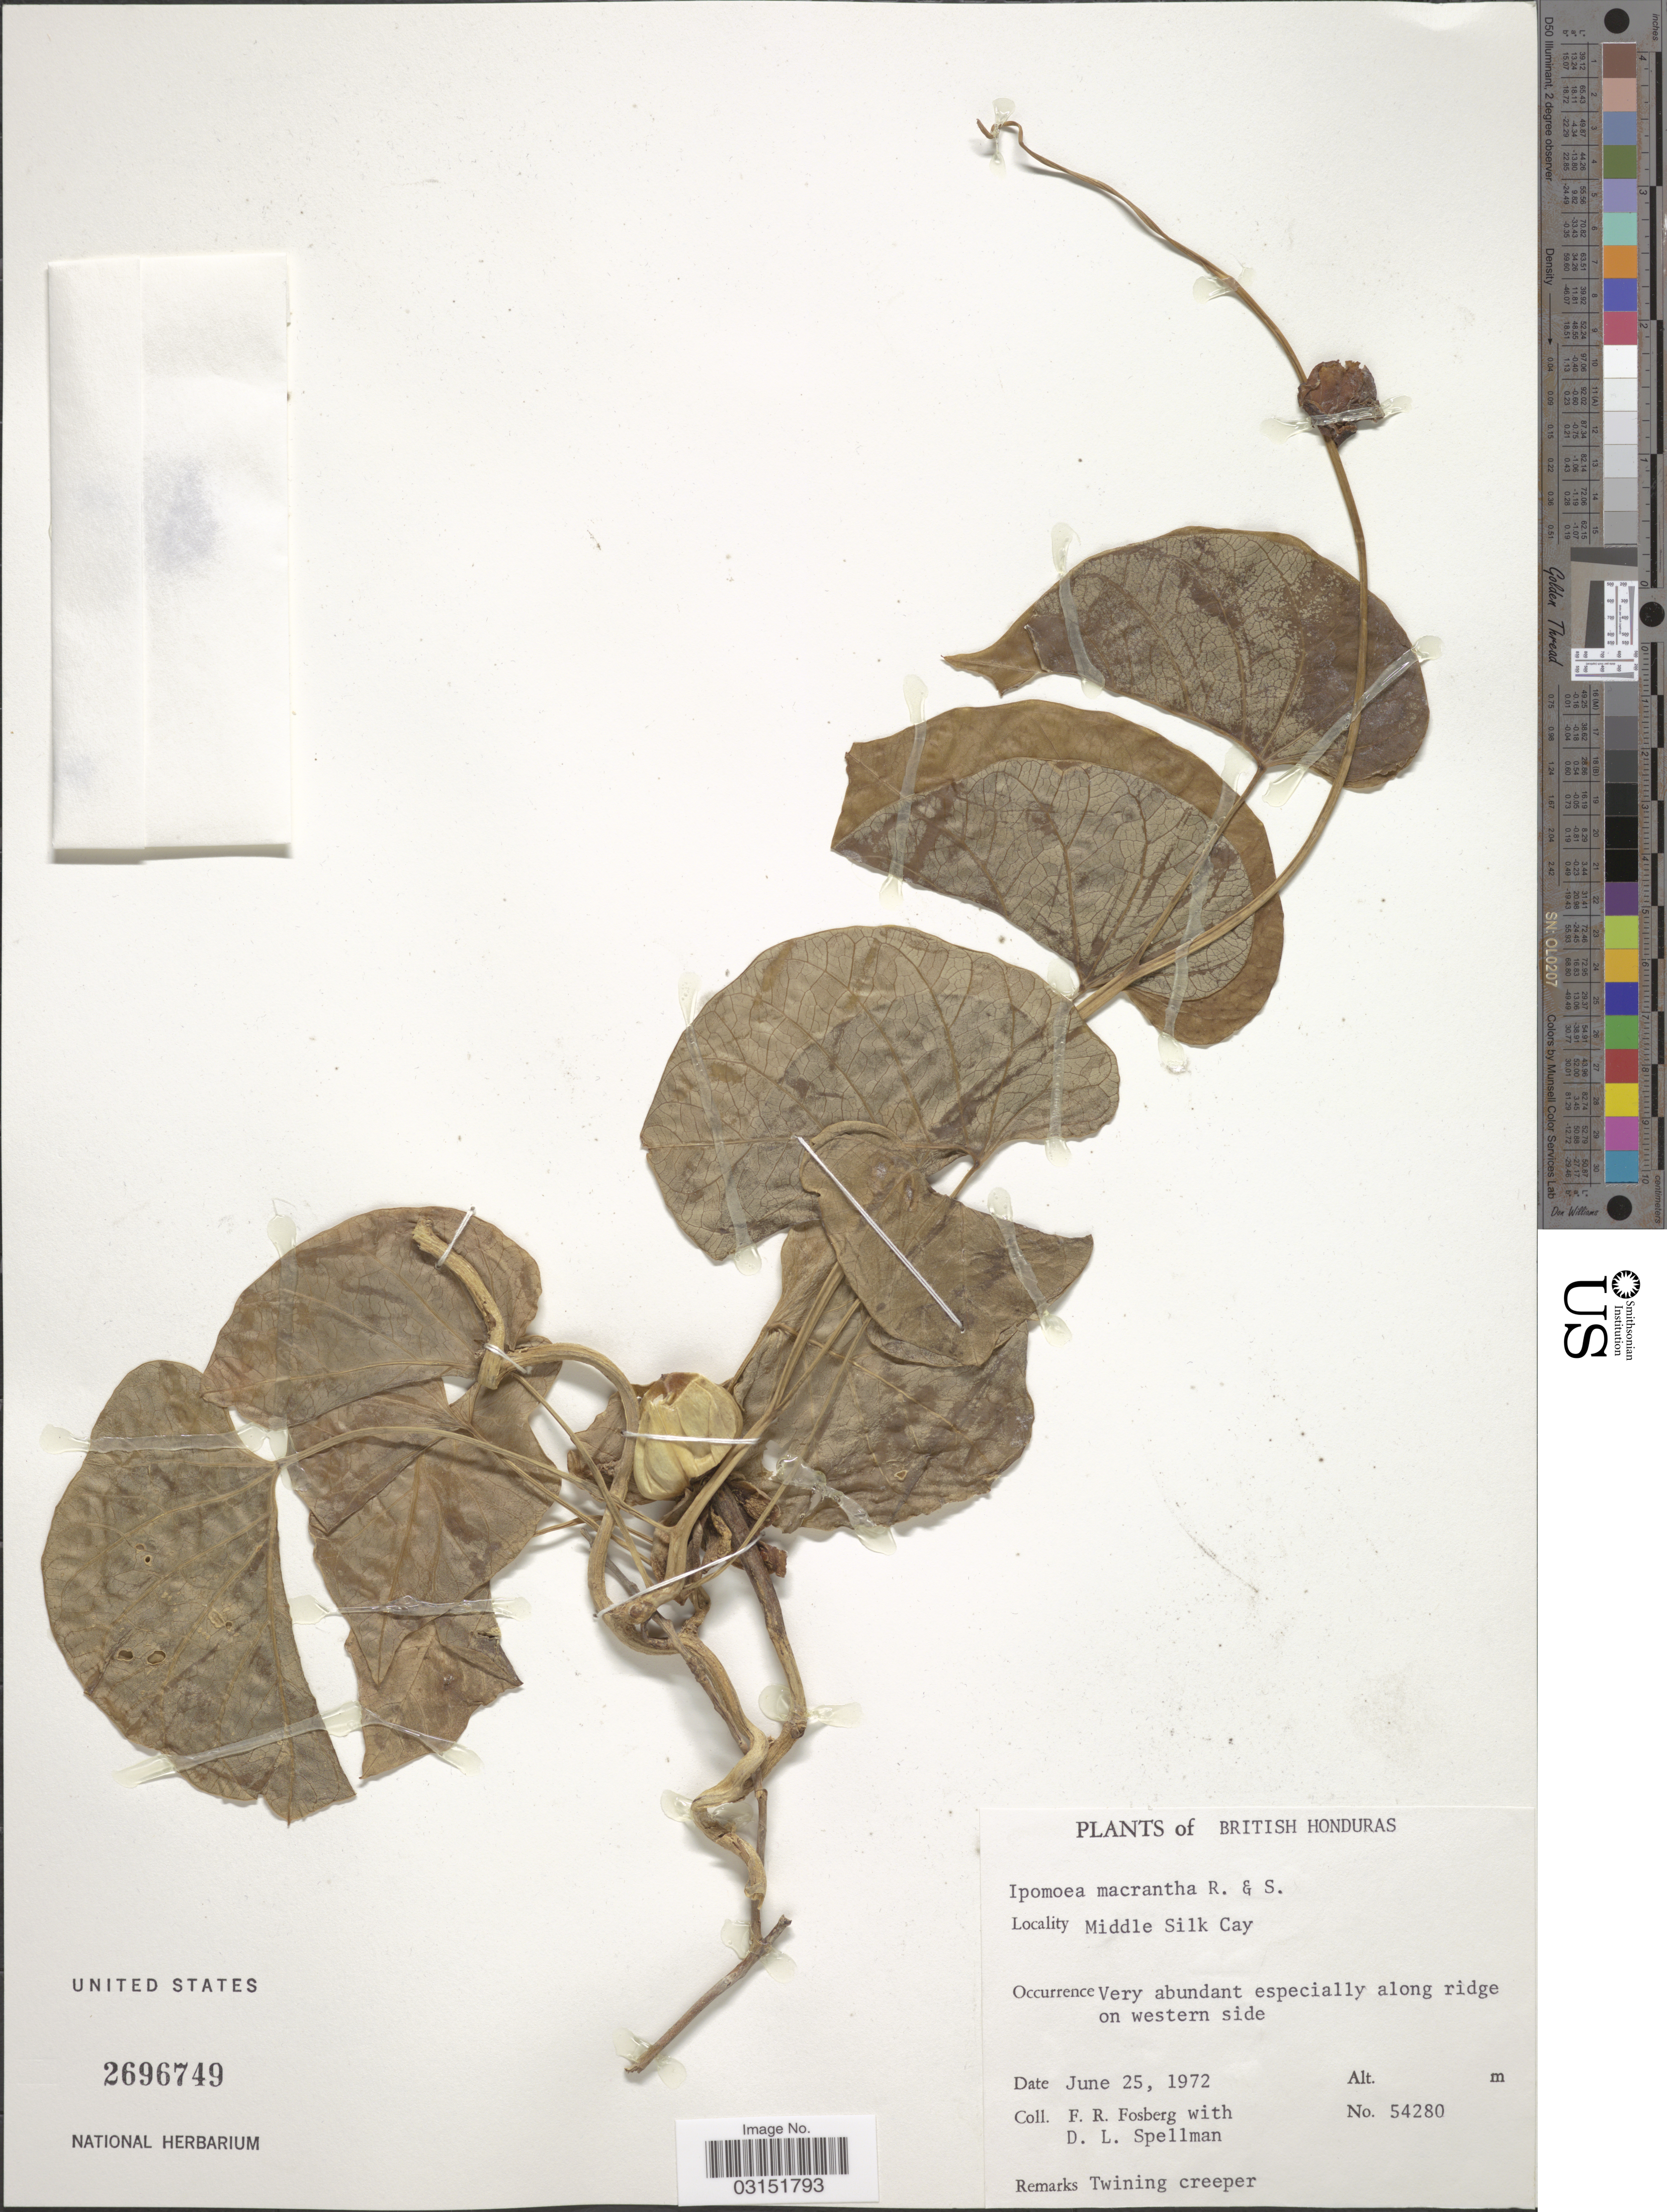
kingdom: Plantae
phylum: Tracheophyta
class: Magnoliopsida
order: Solanales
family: Convolvulaceae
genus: Ipomoea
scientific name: Ipomoea violacea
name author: L.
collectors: F. R. Fosberg & D. L. Spellman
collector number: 54280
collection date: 1972-06-25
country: Belize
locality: British Honduras. Middle Silk Cay.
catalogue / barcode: US 2696749